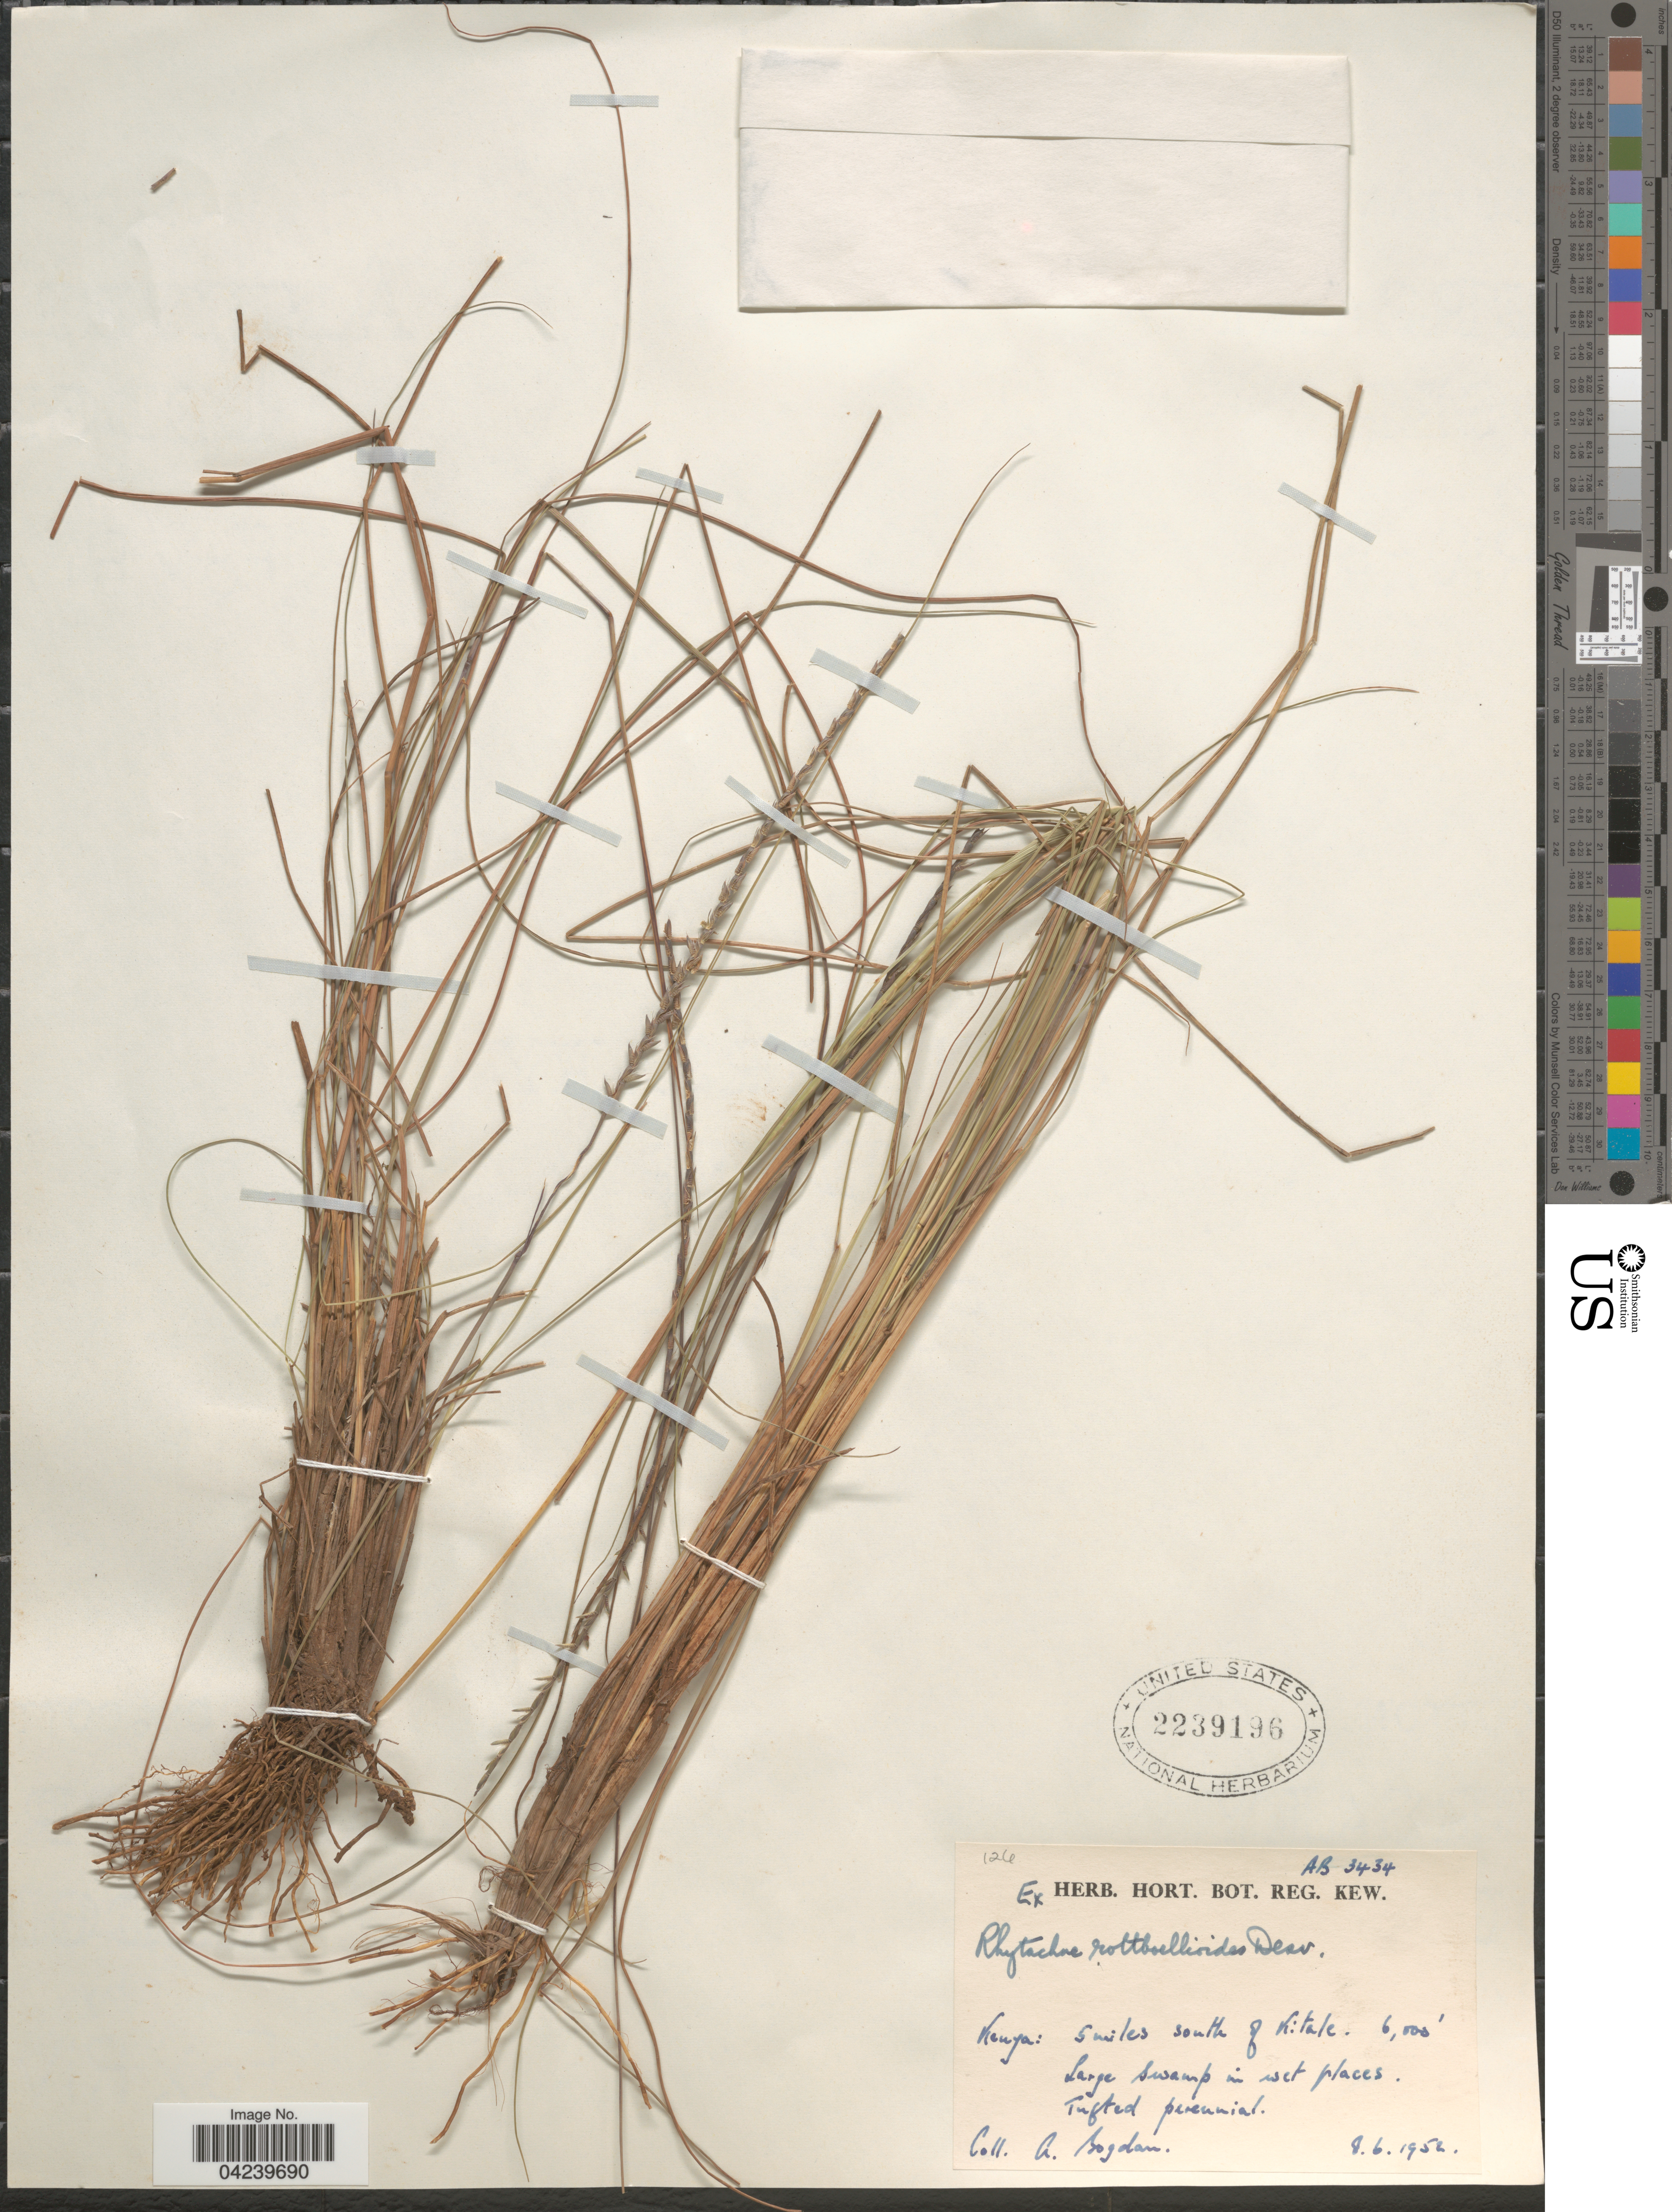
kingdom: Plantae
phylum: Tracheophyta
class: Liliopsida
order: Poales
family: Poaceae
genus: Rhytachne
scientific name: Rhytachne rottboellioides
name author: Desv.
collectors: A. Bogdan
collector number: AB 3434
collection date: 1952-06-08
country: Kenya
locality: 5 miles south of Kitale.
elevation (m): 1829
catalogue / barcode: US 2239196